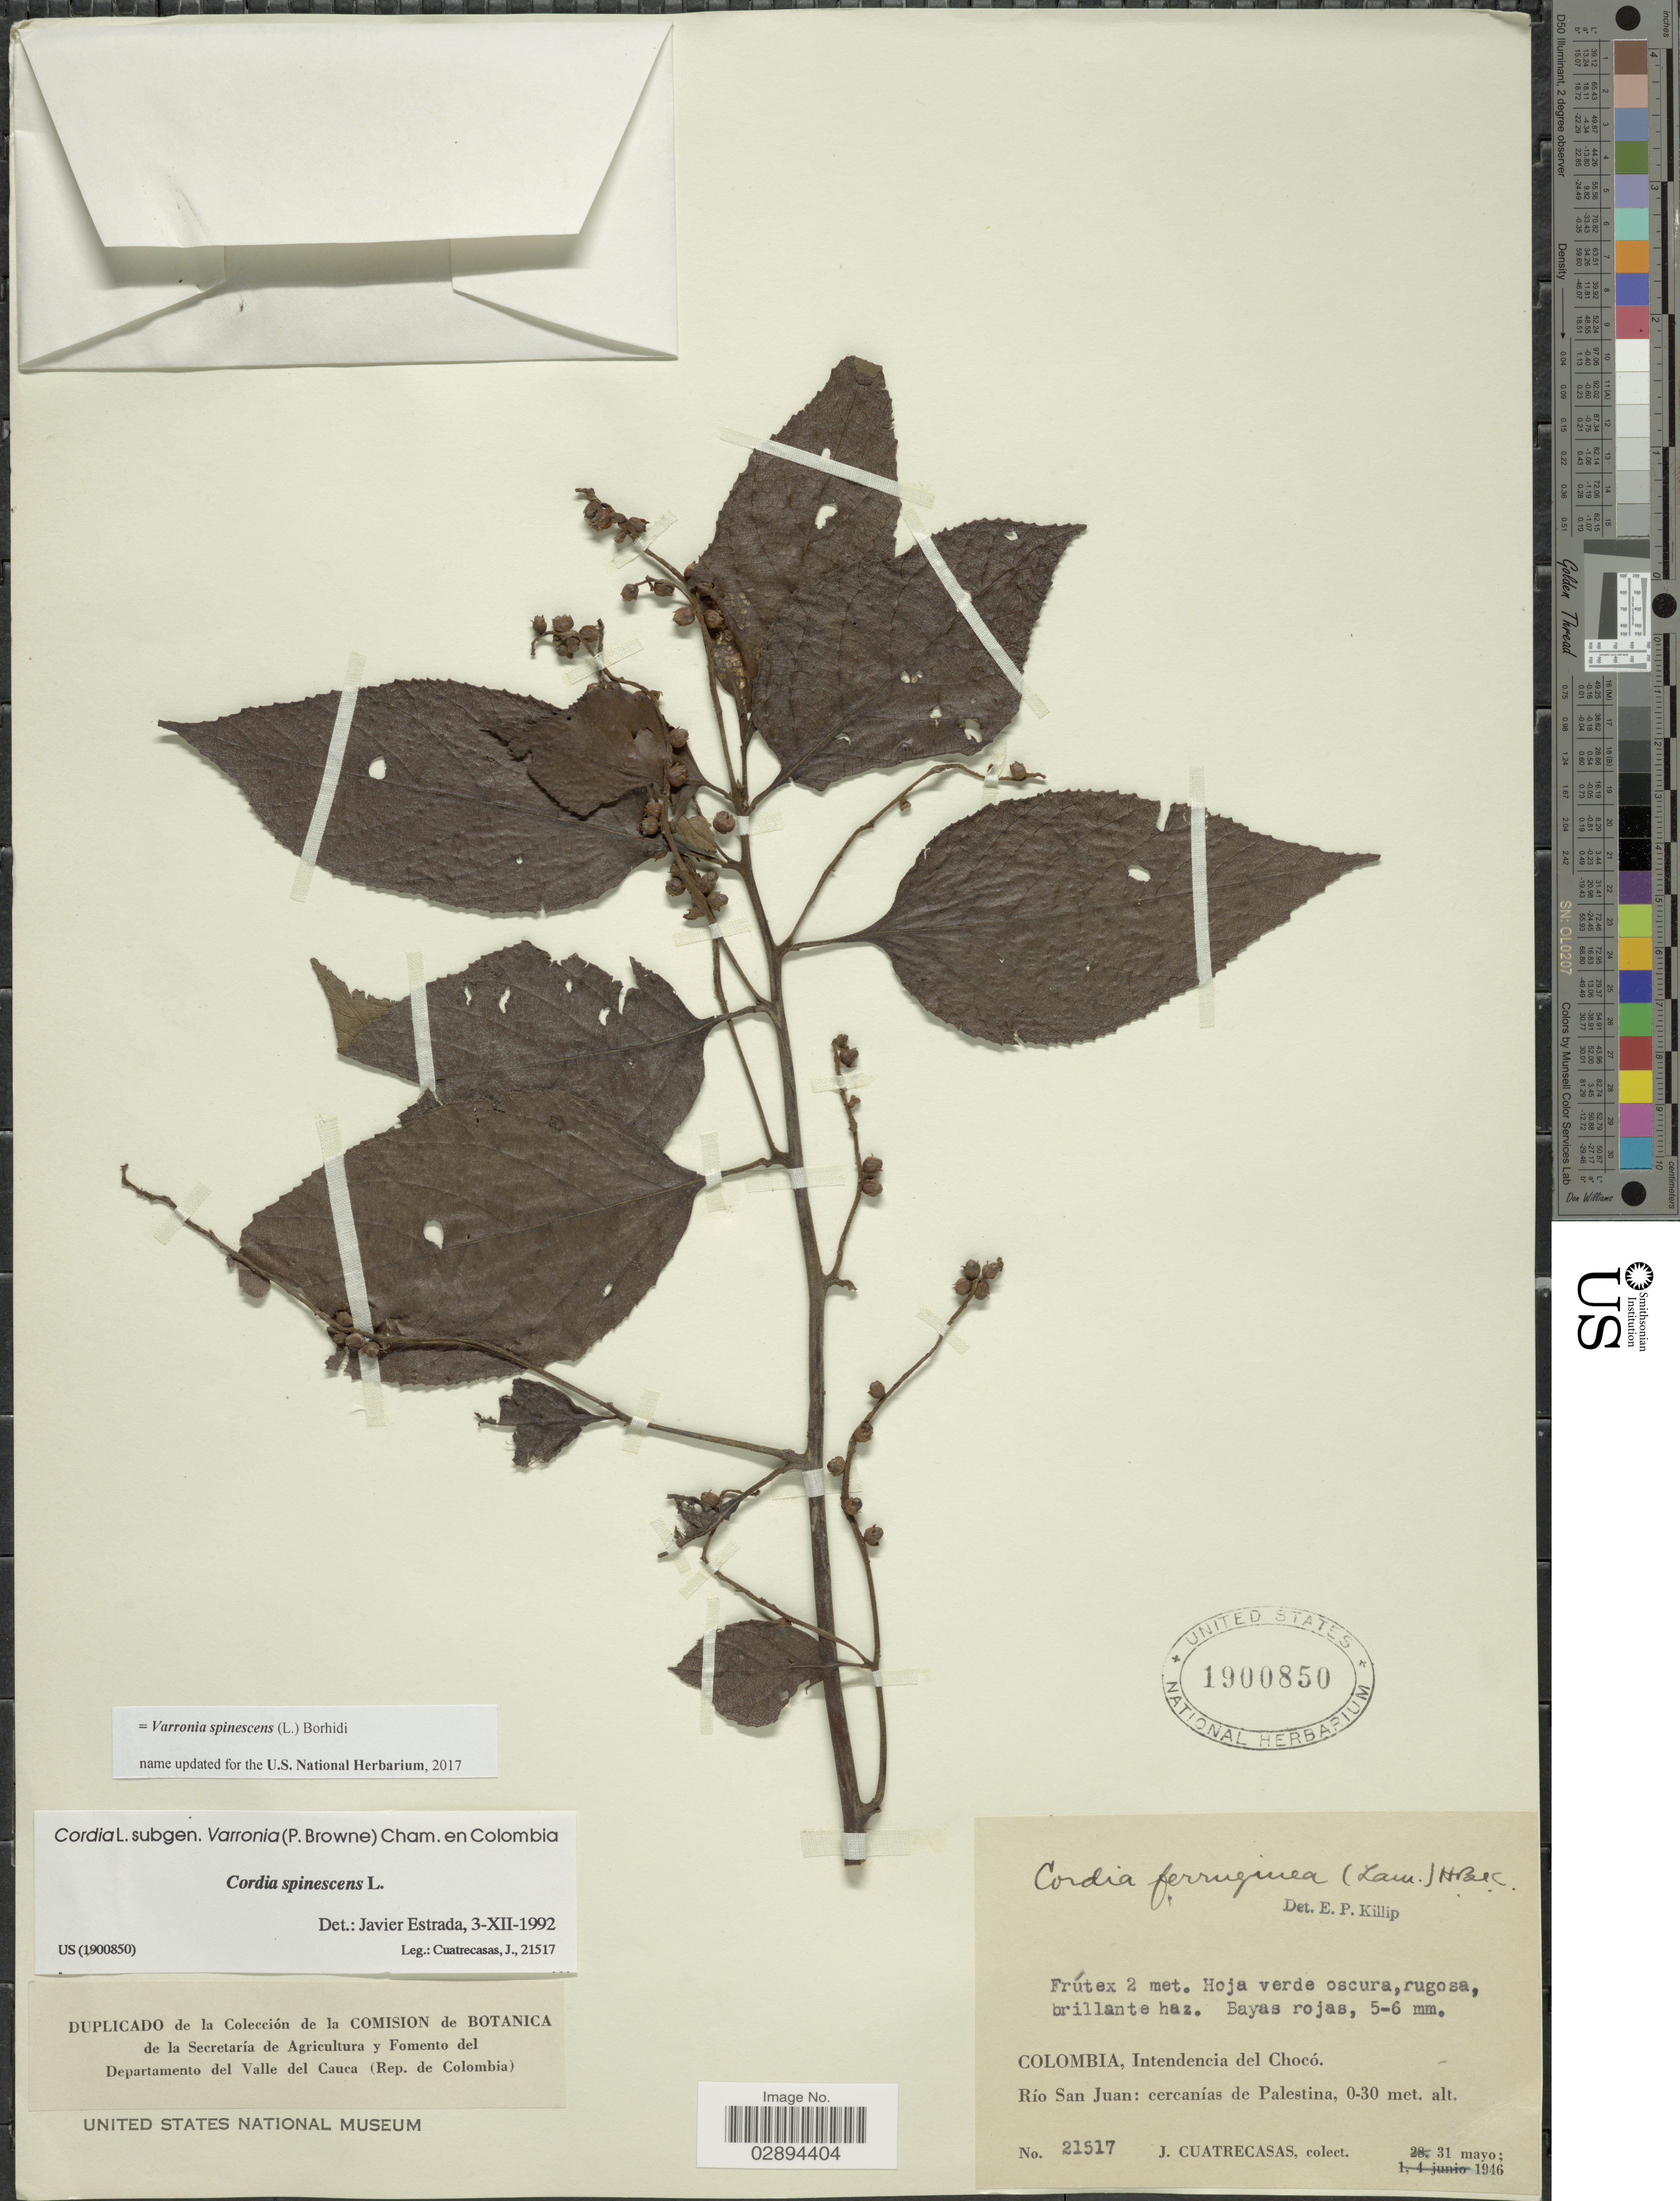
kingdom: Plantae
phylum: Tracheophyta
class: Magnoliopsida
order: Boraginales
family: Cordiaceae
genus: Varronia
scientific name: Varronia spinescens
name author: (L.) Borhidi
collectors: J. Cuatrecasas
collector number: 21517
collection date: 1946-05-31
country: Colombia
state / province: Chocó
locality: Intendencia del Chocó, Río San Juan, cercanías de Palestina.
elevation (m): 0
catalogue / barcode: US 1900850